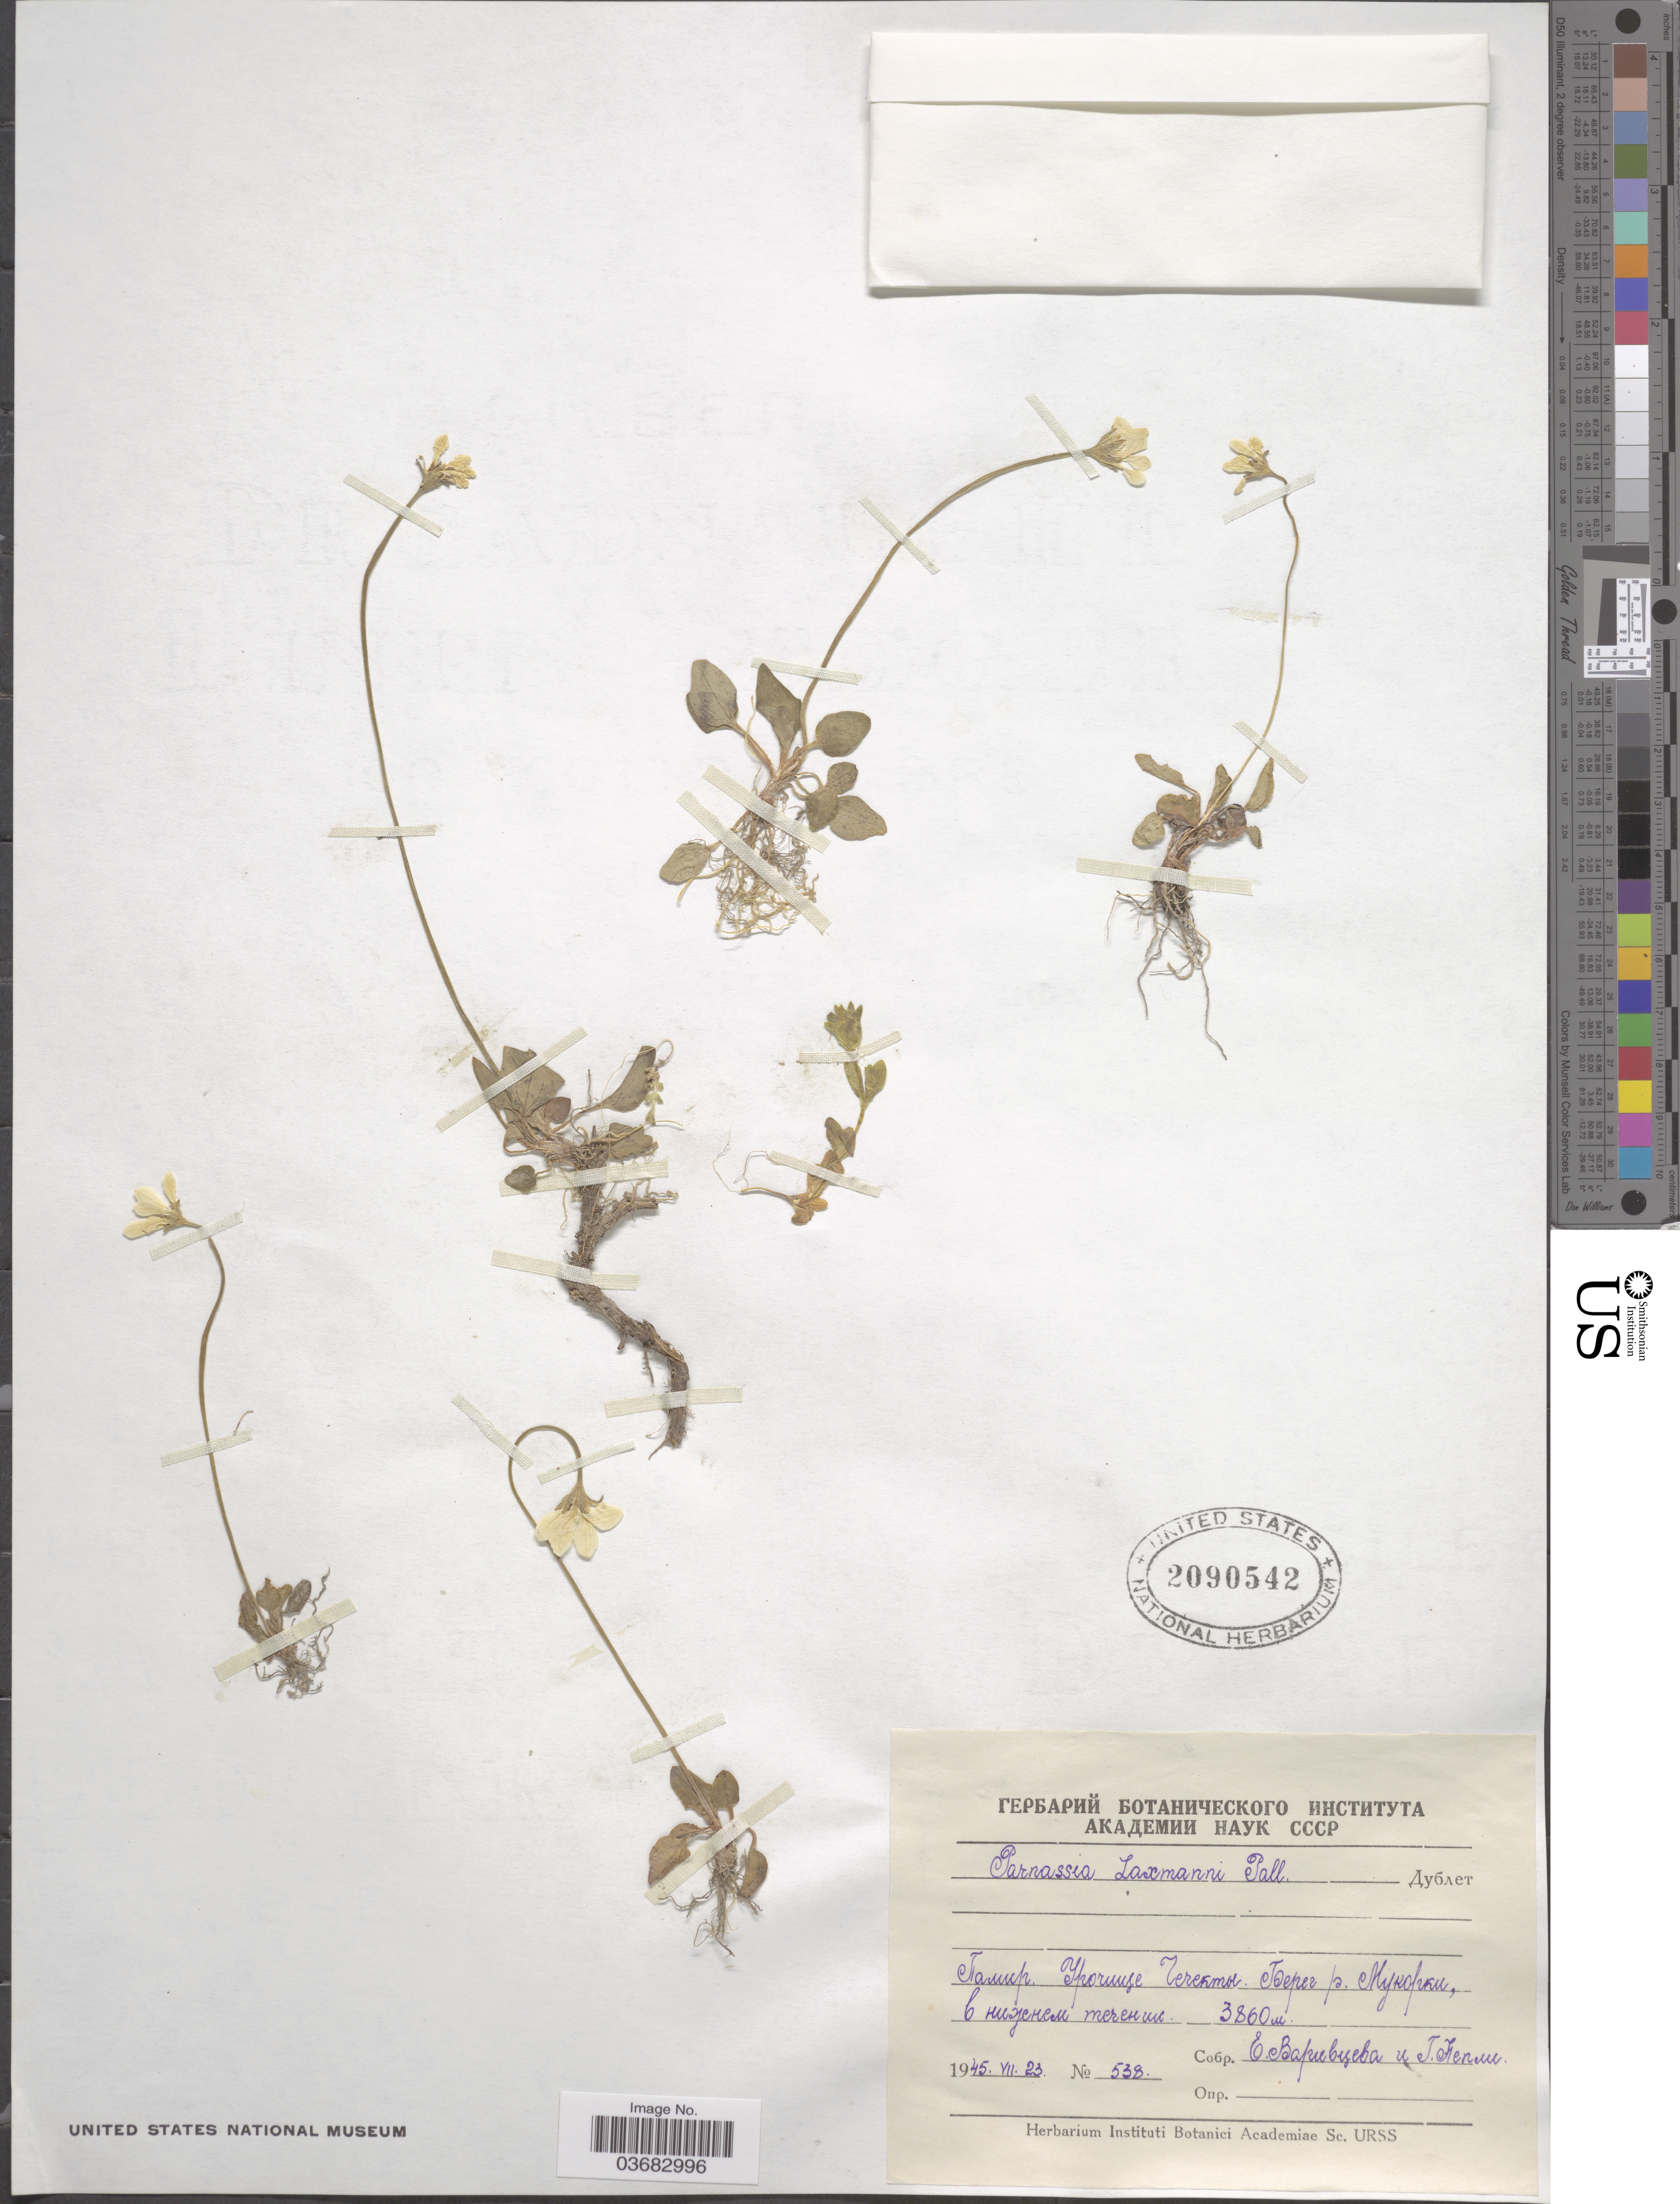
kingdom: Plantae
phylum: Tracheophyta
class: Magnoliopsida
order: Celastrales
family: Parnassiaceae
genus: Parnassia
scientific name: Parnassia laxmanni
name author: Pall. ex Schult.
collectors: E. Varivtseva & G. Nepli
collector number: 538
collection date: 1945-07-23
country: Tajikistan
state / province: Gorno-Badakhstan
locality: Pamir, Chechektí, shore of river Mukorka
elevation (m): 3860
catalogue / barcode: US 2090542